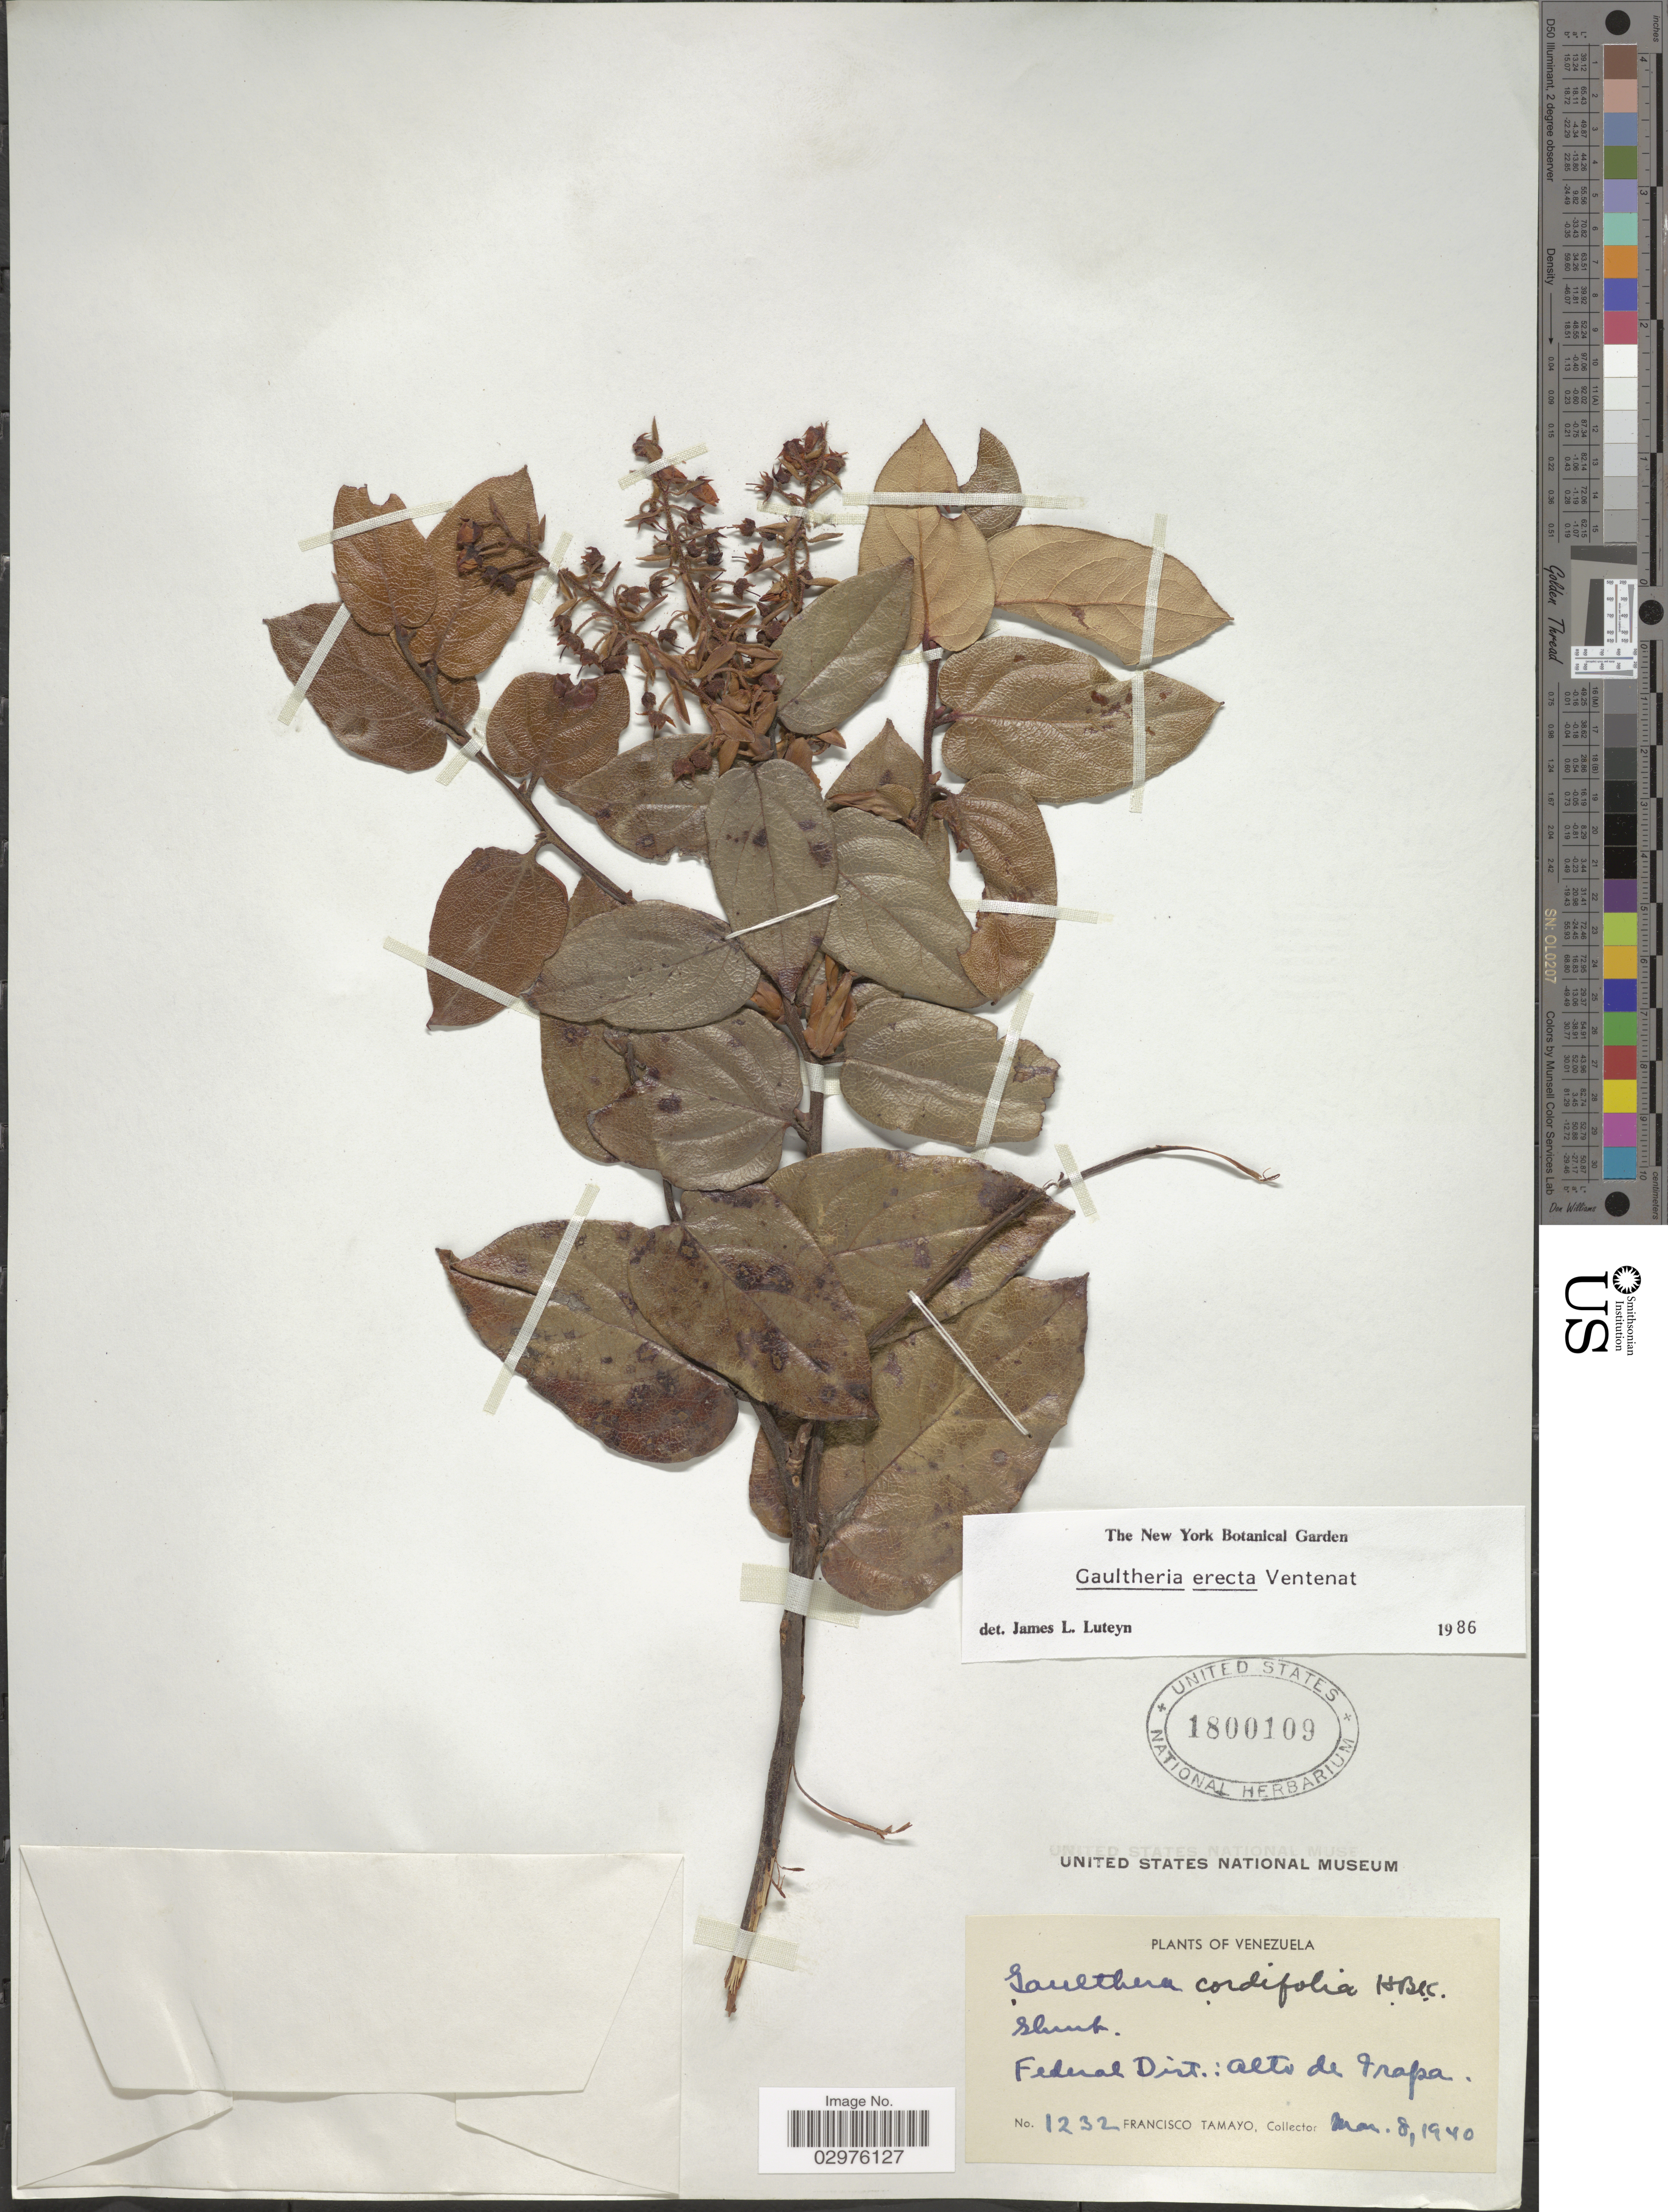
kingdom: Plantae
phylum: Tracheophyta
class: Magnoliopsida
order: Ericales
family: Ericaceae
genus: Gaultheria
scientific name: Gaultheria erecta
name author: Vent.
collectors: F. Tamayo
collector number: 1232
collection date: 1940-03-08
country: Venezuela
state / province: Distrito Federal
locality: Federal Dist.: Alto de Irapa.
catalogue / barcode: US 1800109